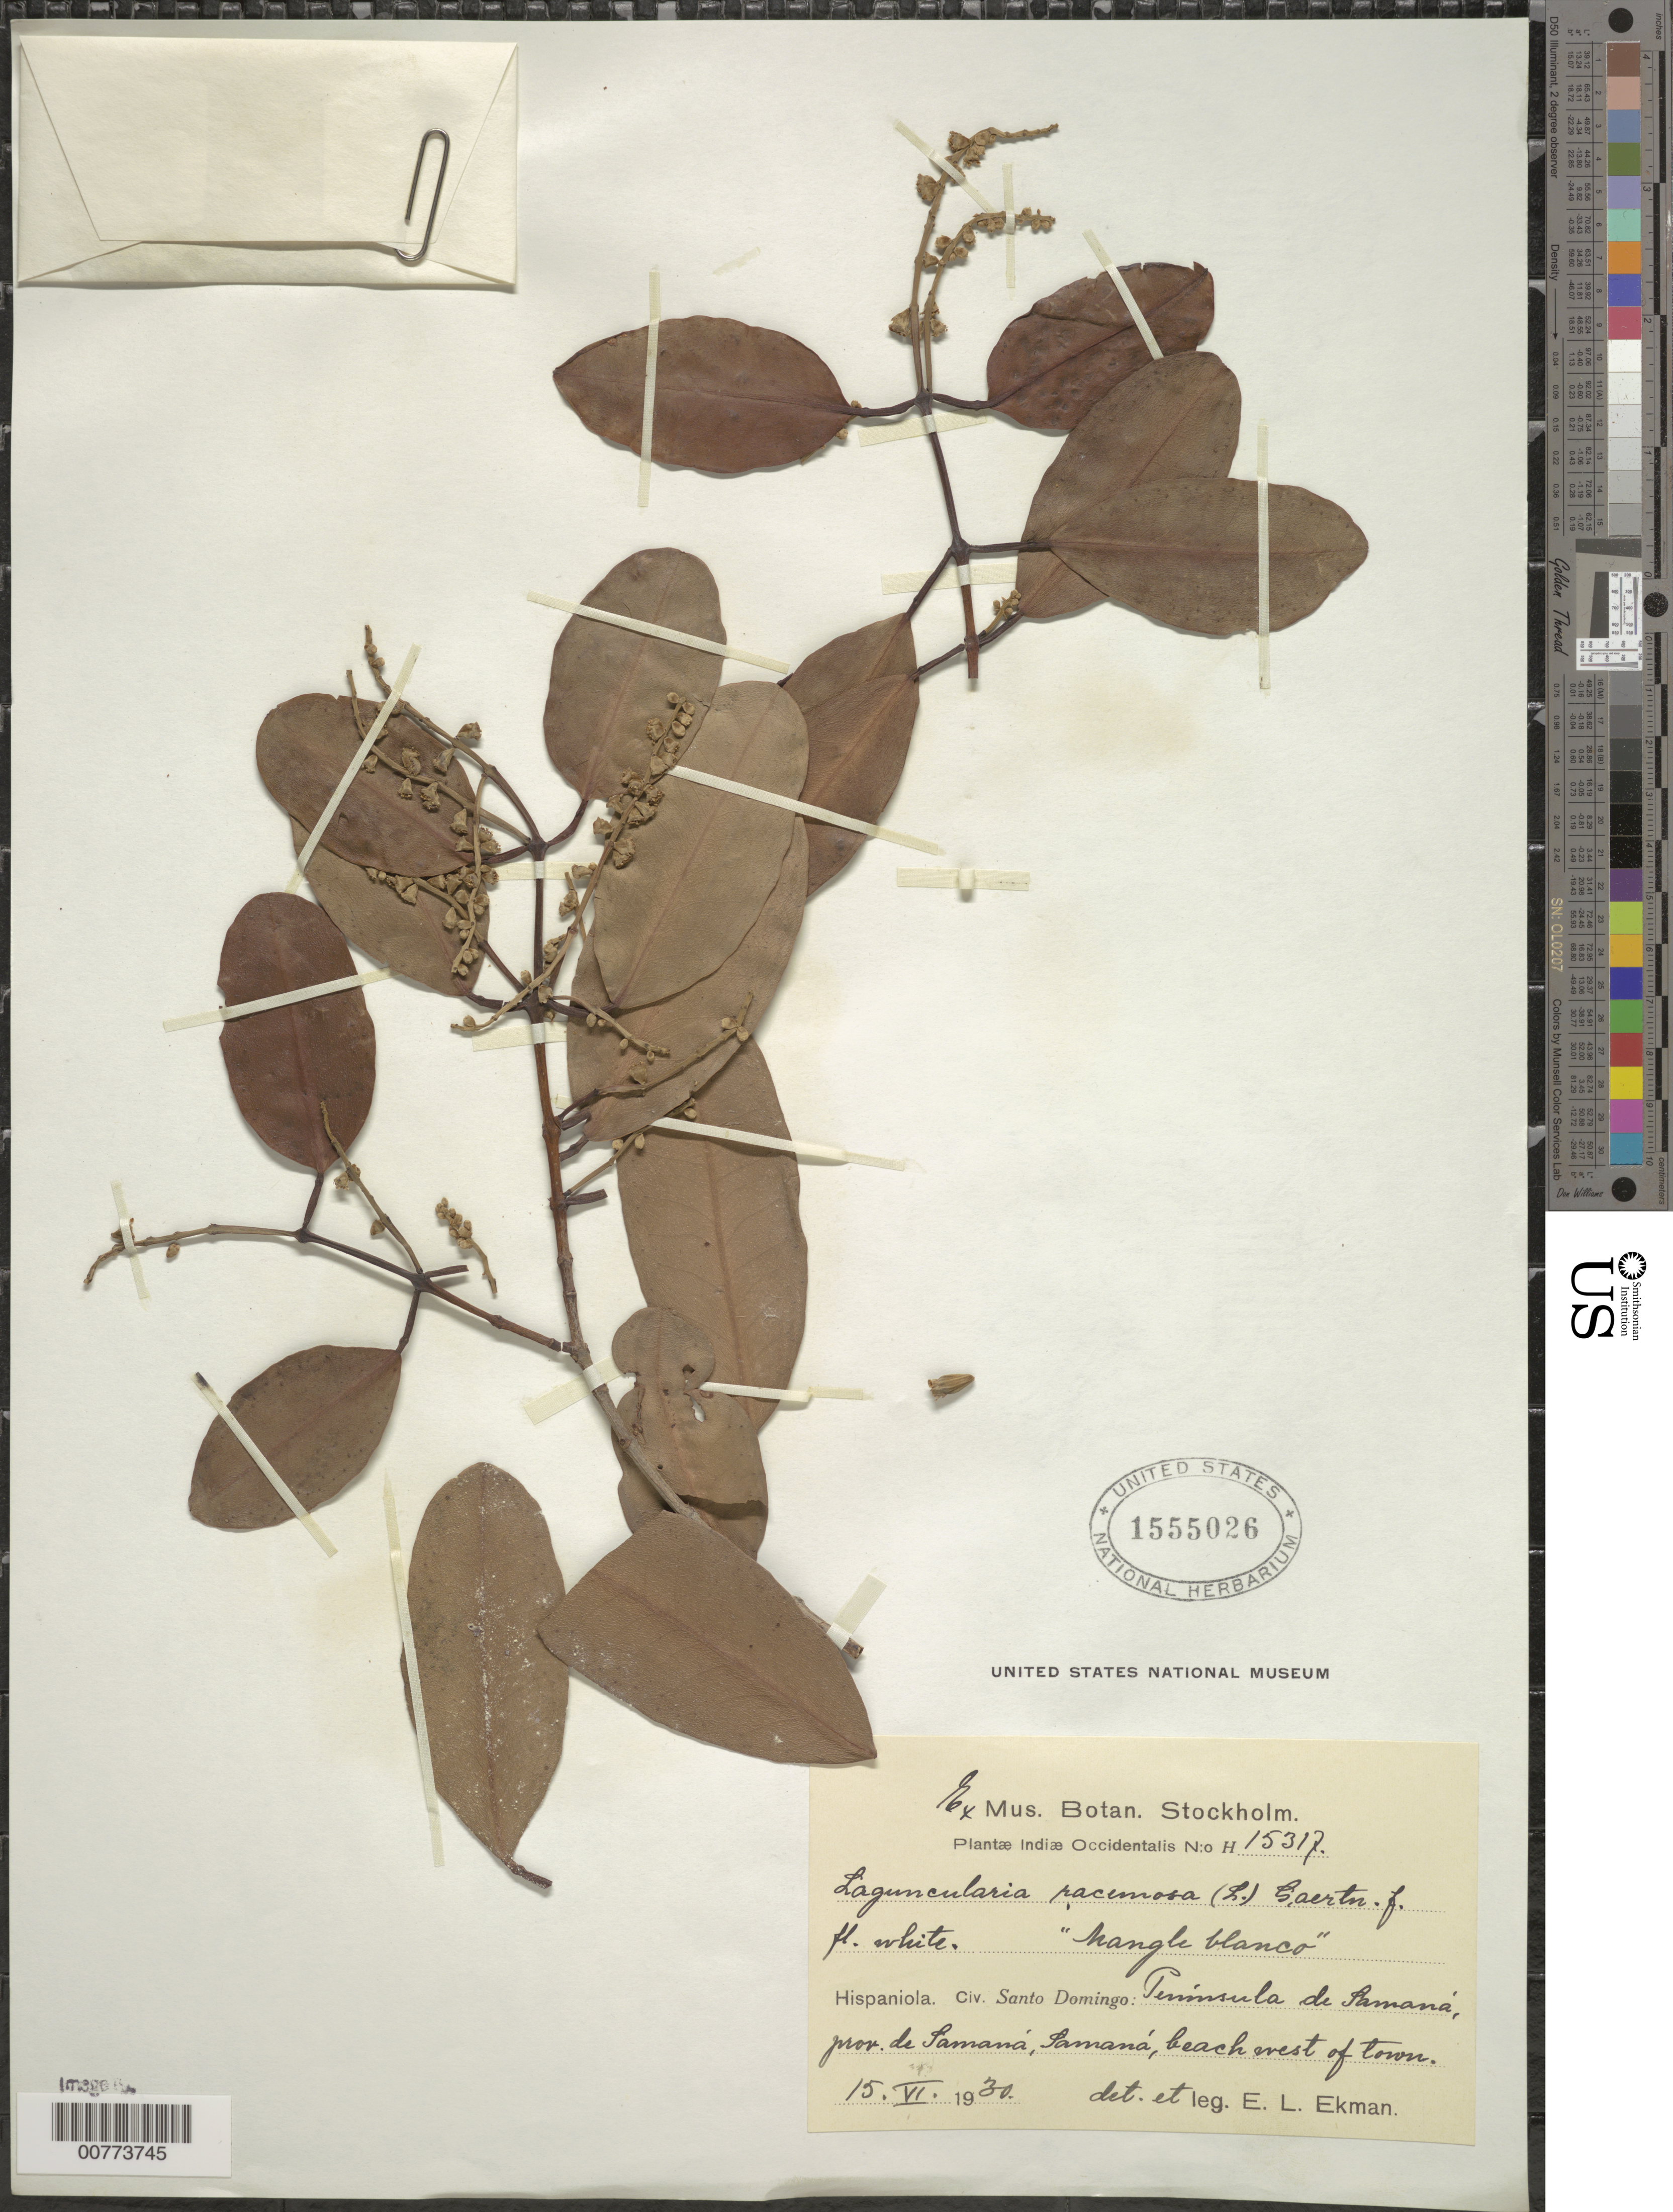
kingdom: Plantae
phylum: Tracheophyta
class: Magnoliopsida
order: Myrtales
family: Combretaceae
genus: Laguncularia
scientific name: Laguncularia racemosa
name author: (L.) C.F. Gaertn.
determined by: Ekman, E. L.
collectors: E. L. Ekman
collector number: H 15317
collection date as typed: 15 Jun 1930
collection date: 1930-06-15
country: Dominican Republic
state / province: Samana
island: Hispaniola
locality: Peninsula of Samaná, beach west of town.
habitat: Beach.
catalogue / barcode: US 1555026